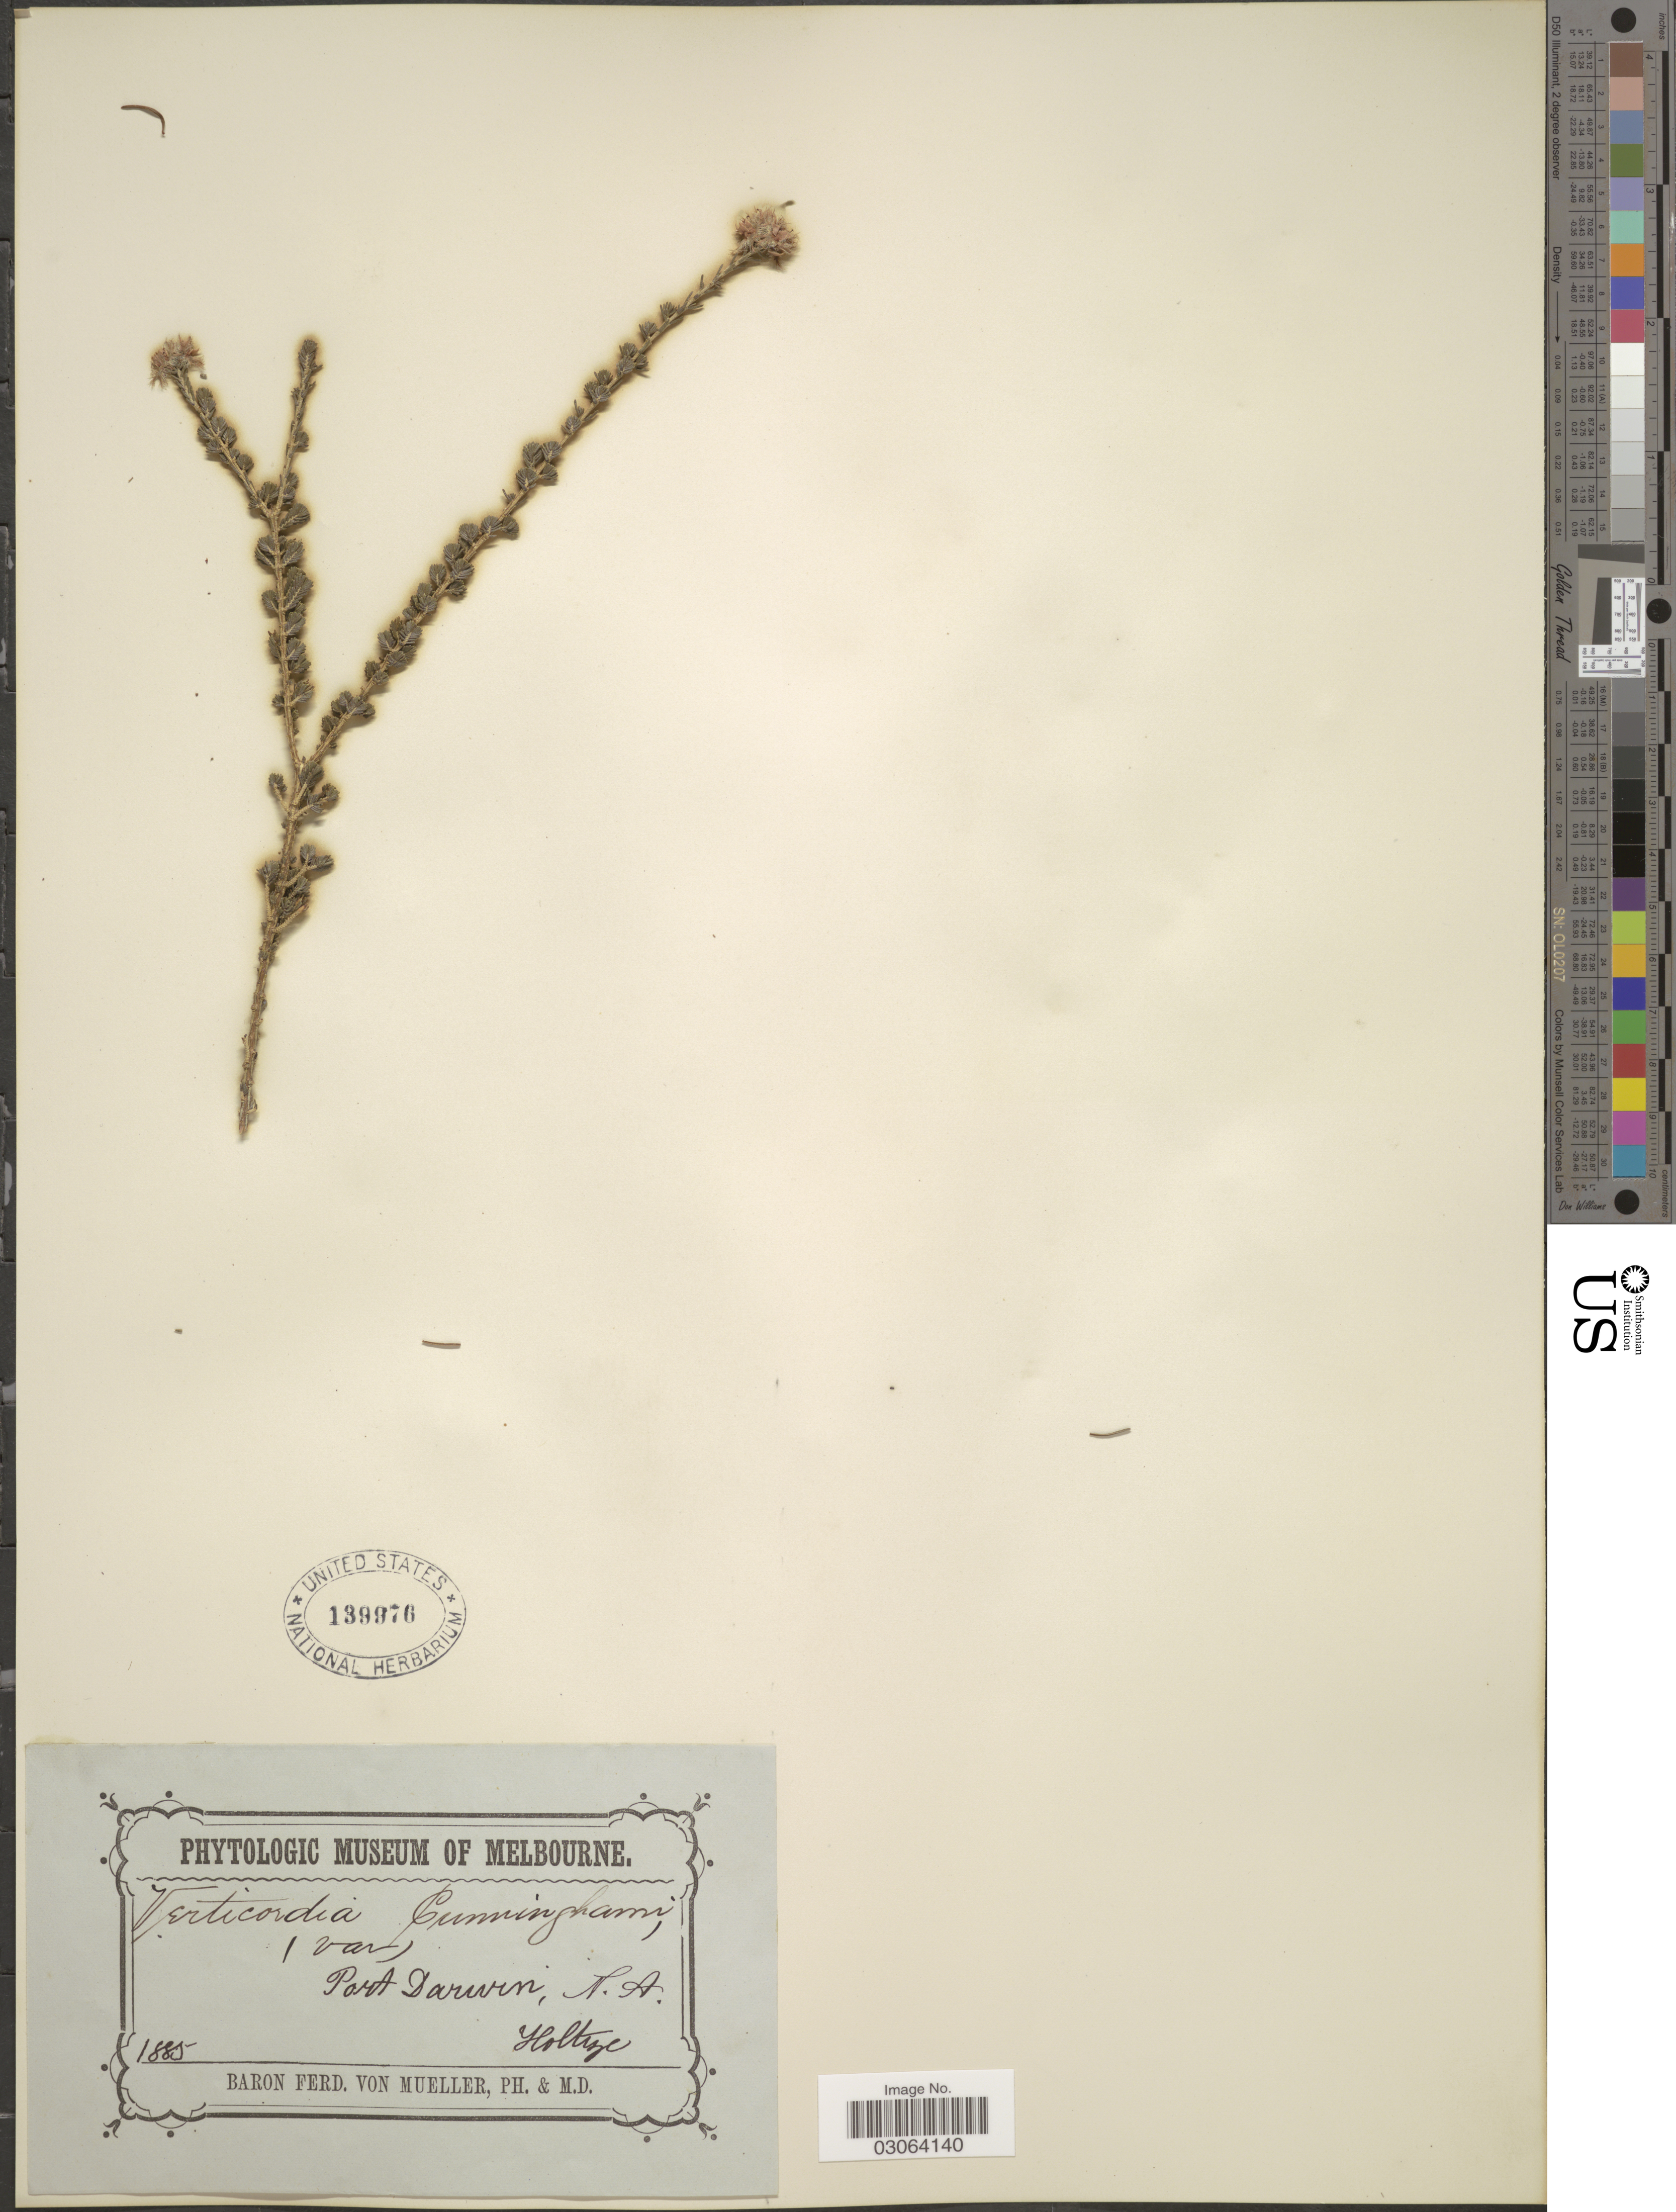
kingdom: Plantae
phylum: Tracheophyta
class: Magnoliopsida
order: Myrtales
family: Myrtaceae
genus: Verticordia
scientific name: Verticordia cunninghamii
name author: Schauer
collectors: Holtze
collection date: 1885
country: Australia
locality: Port Darwin, N. A.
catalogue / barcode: US 139976